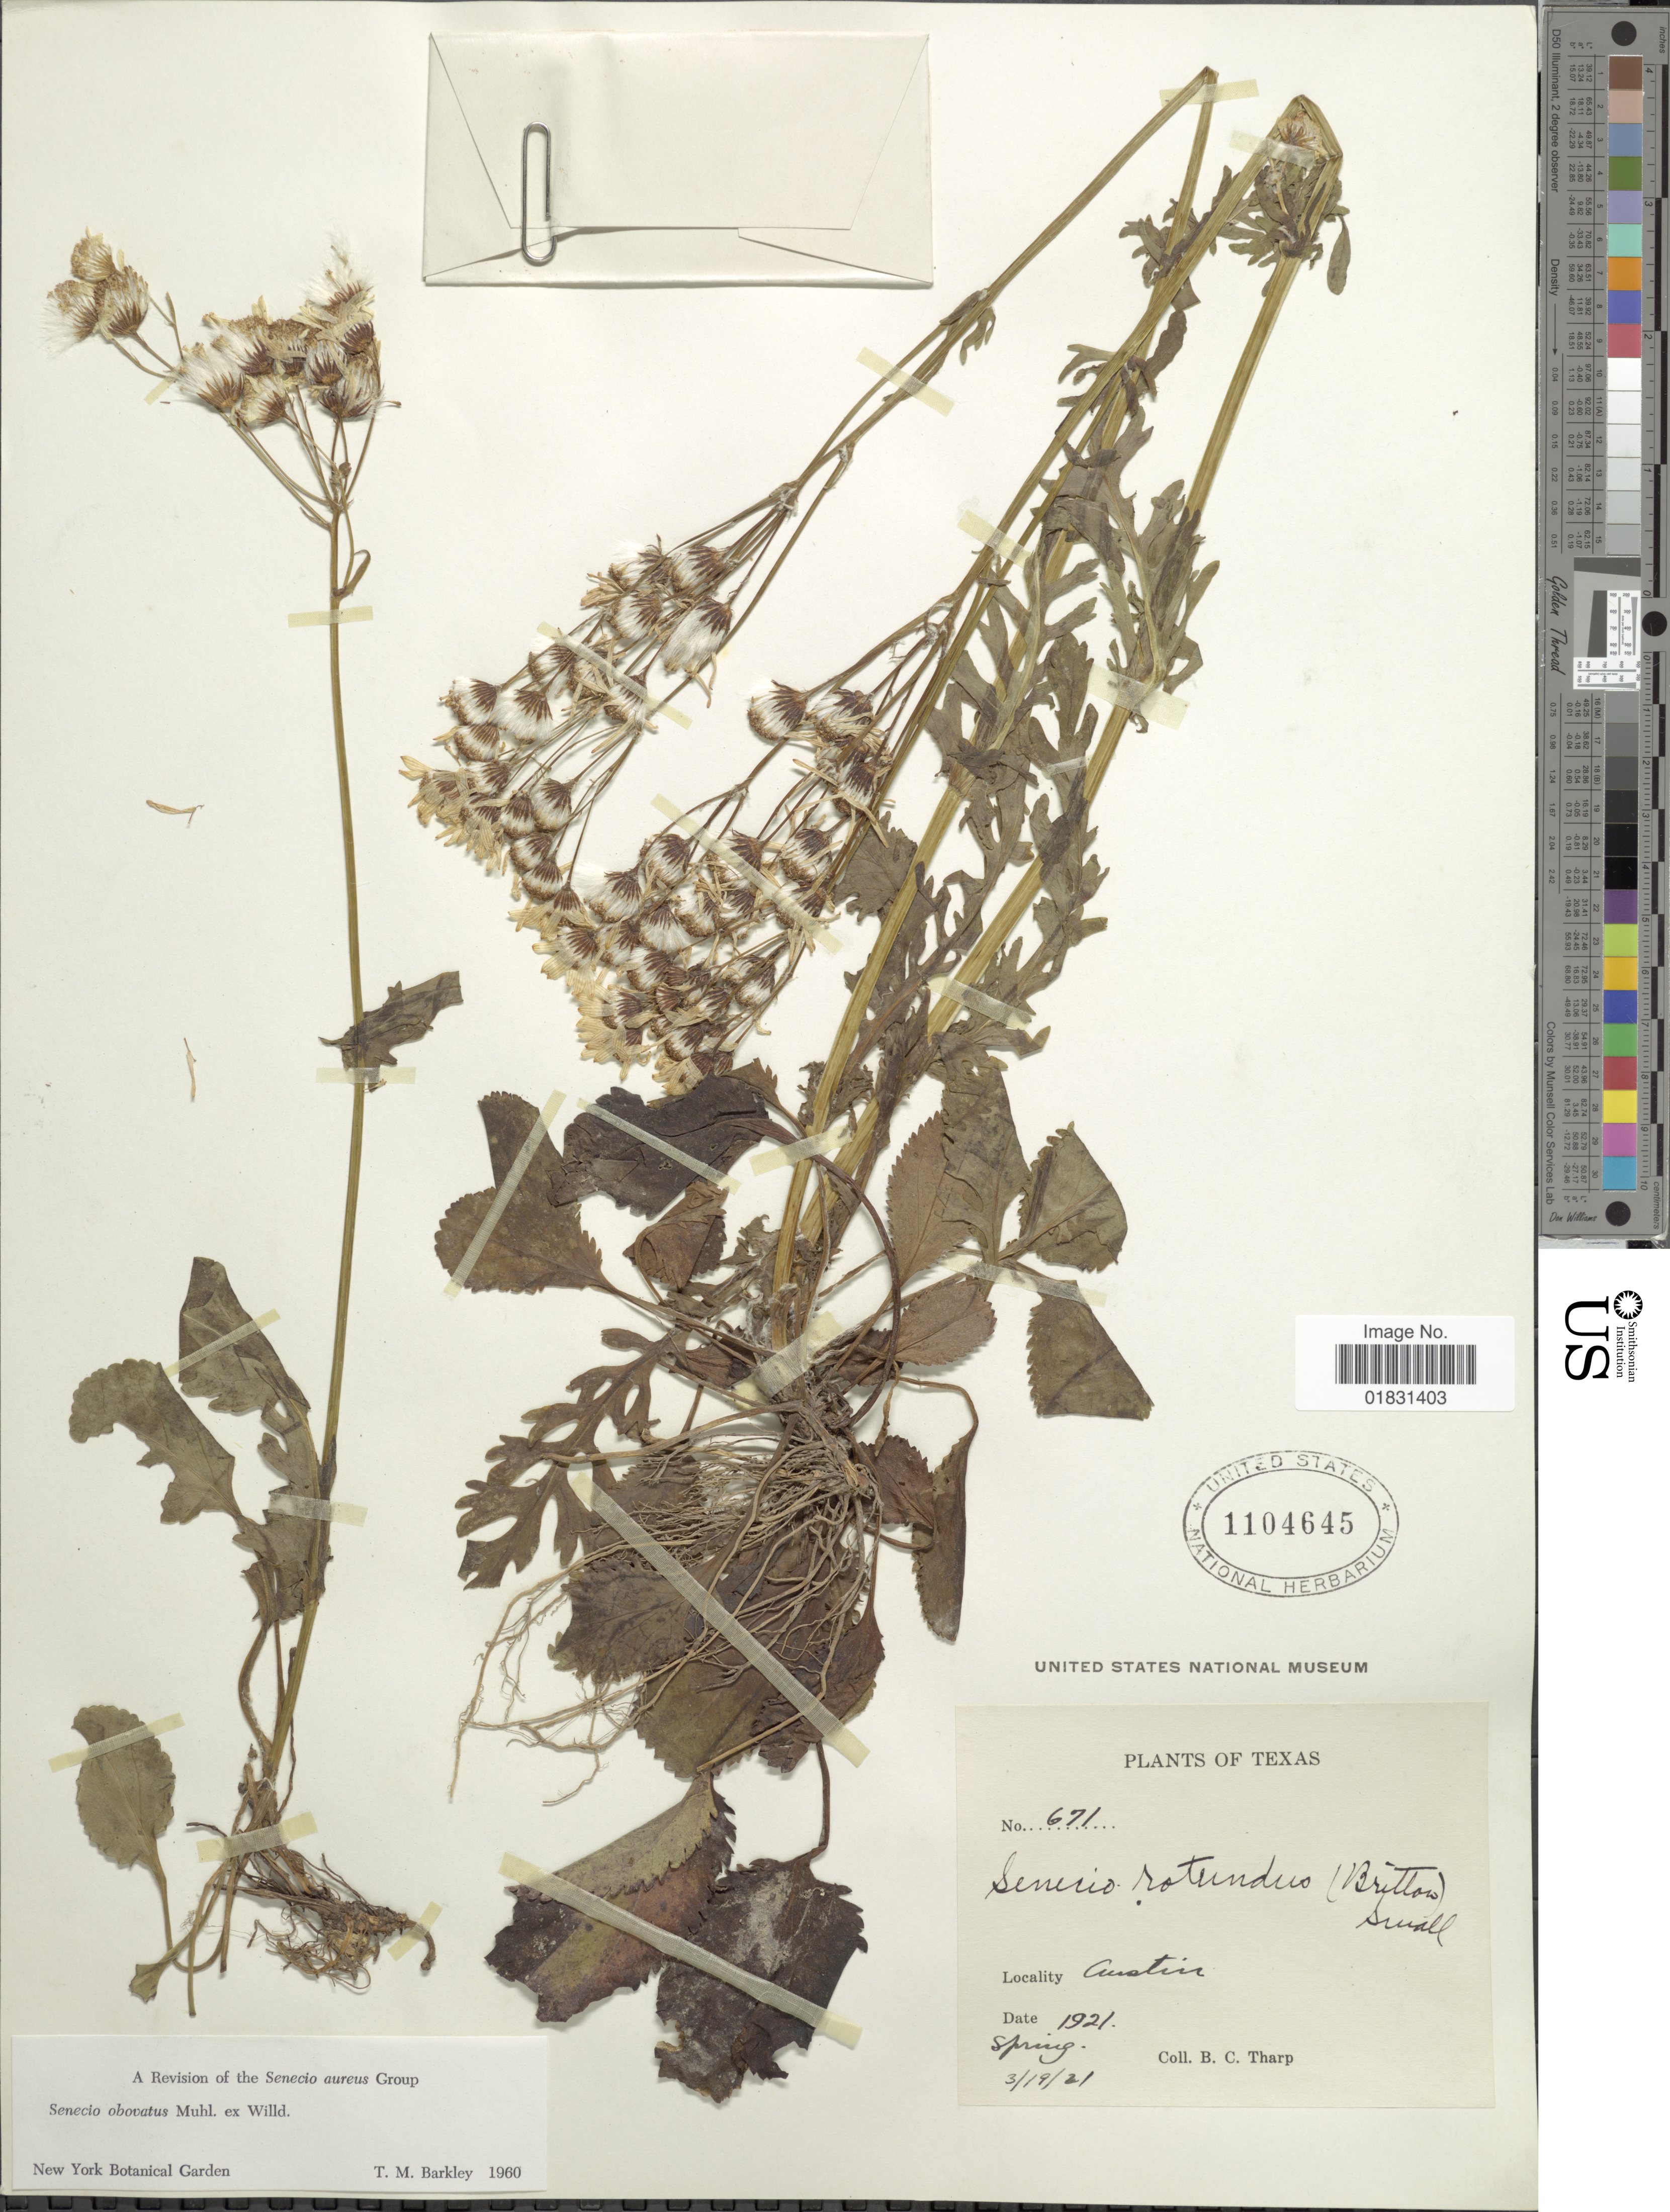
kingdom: Plantae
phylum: Tracheophyta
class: Magnoliopsida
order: Asterales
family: Asteraceae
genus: Packera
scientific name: Packera obovata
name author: (Muhl. ex Willd.) W.A. Weber & Á. Löve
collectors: B. C. Tharp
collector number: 671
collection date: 1921-03-19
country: United States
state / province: Texas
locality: Austin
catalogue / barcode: US 1104645